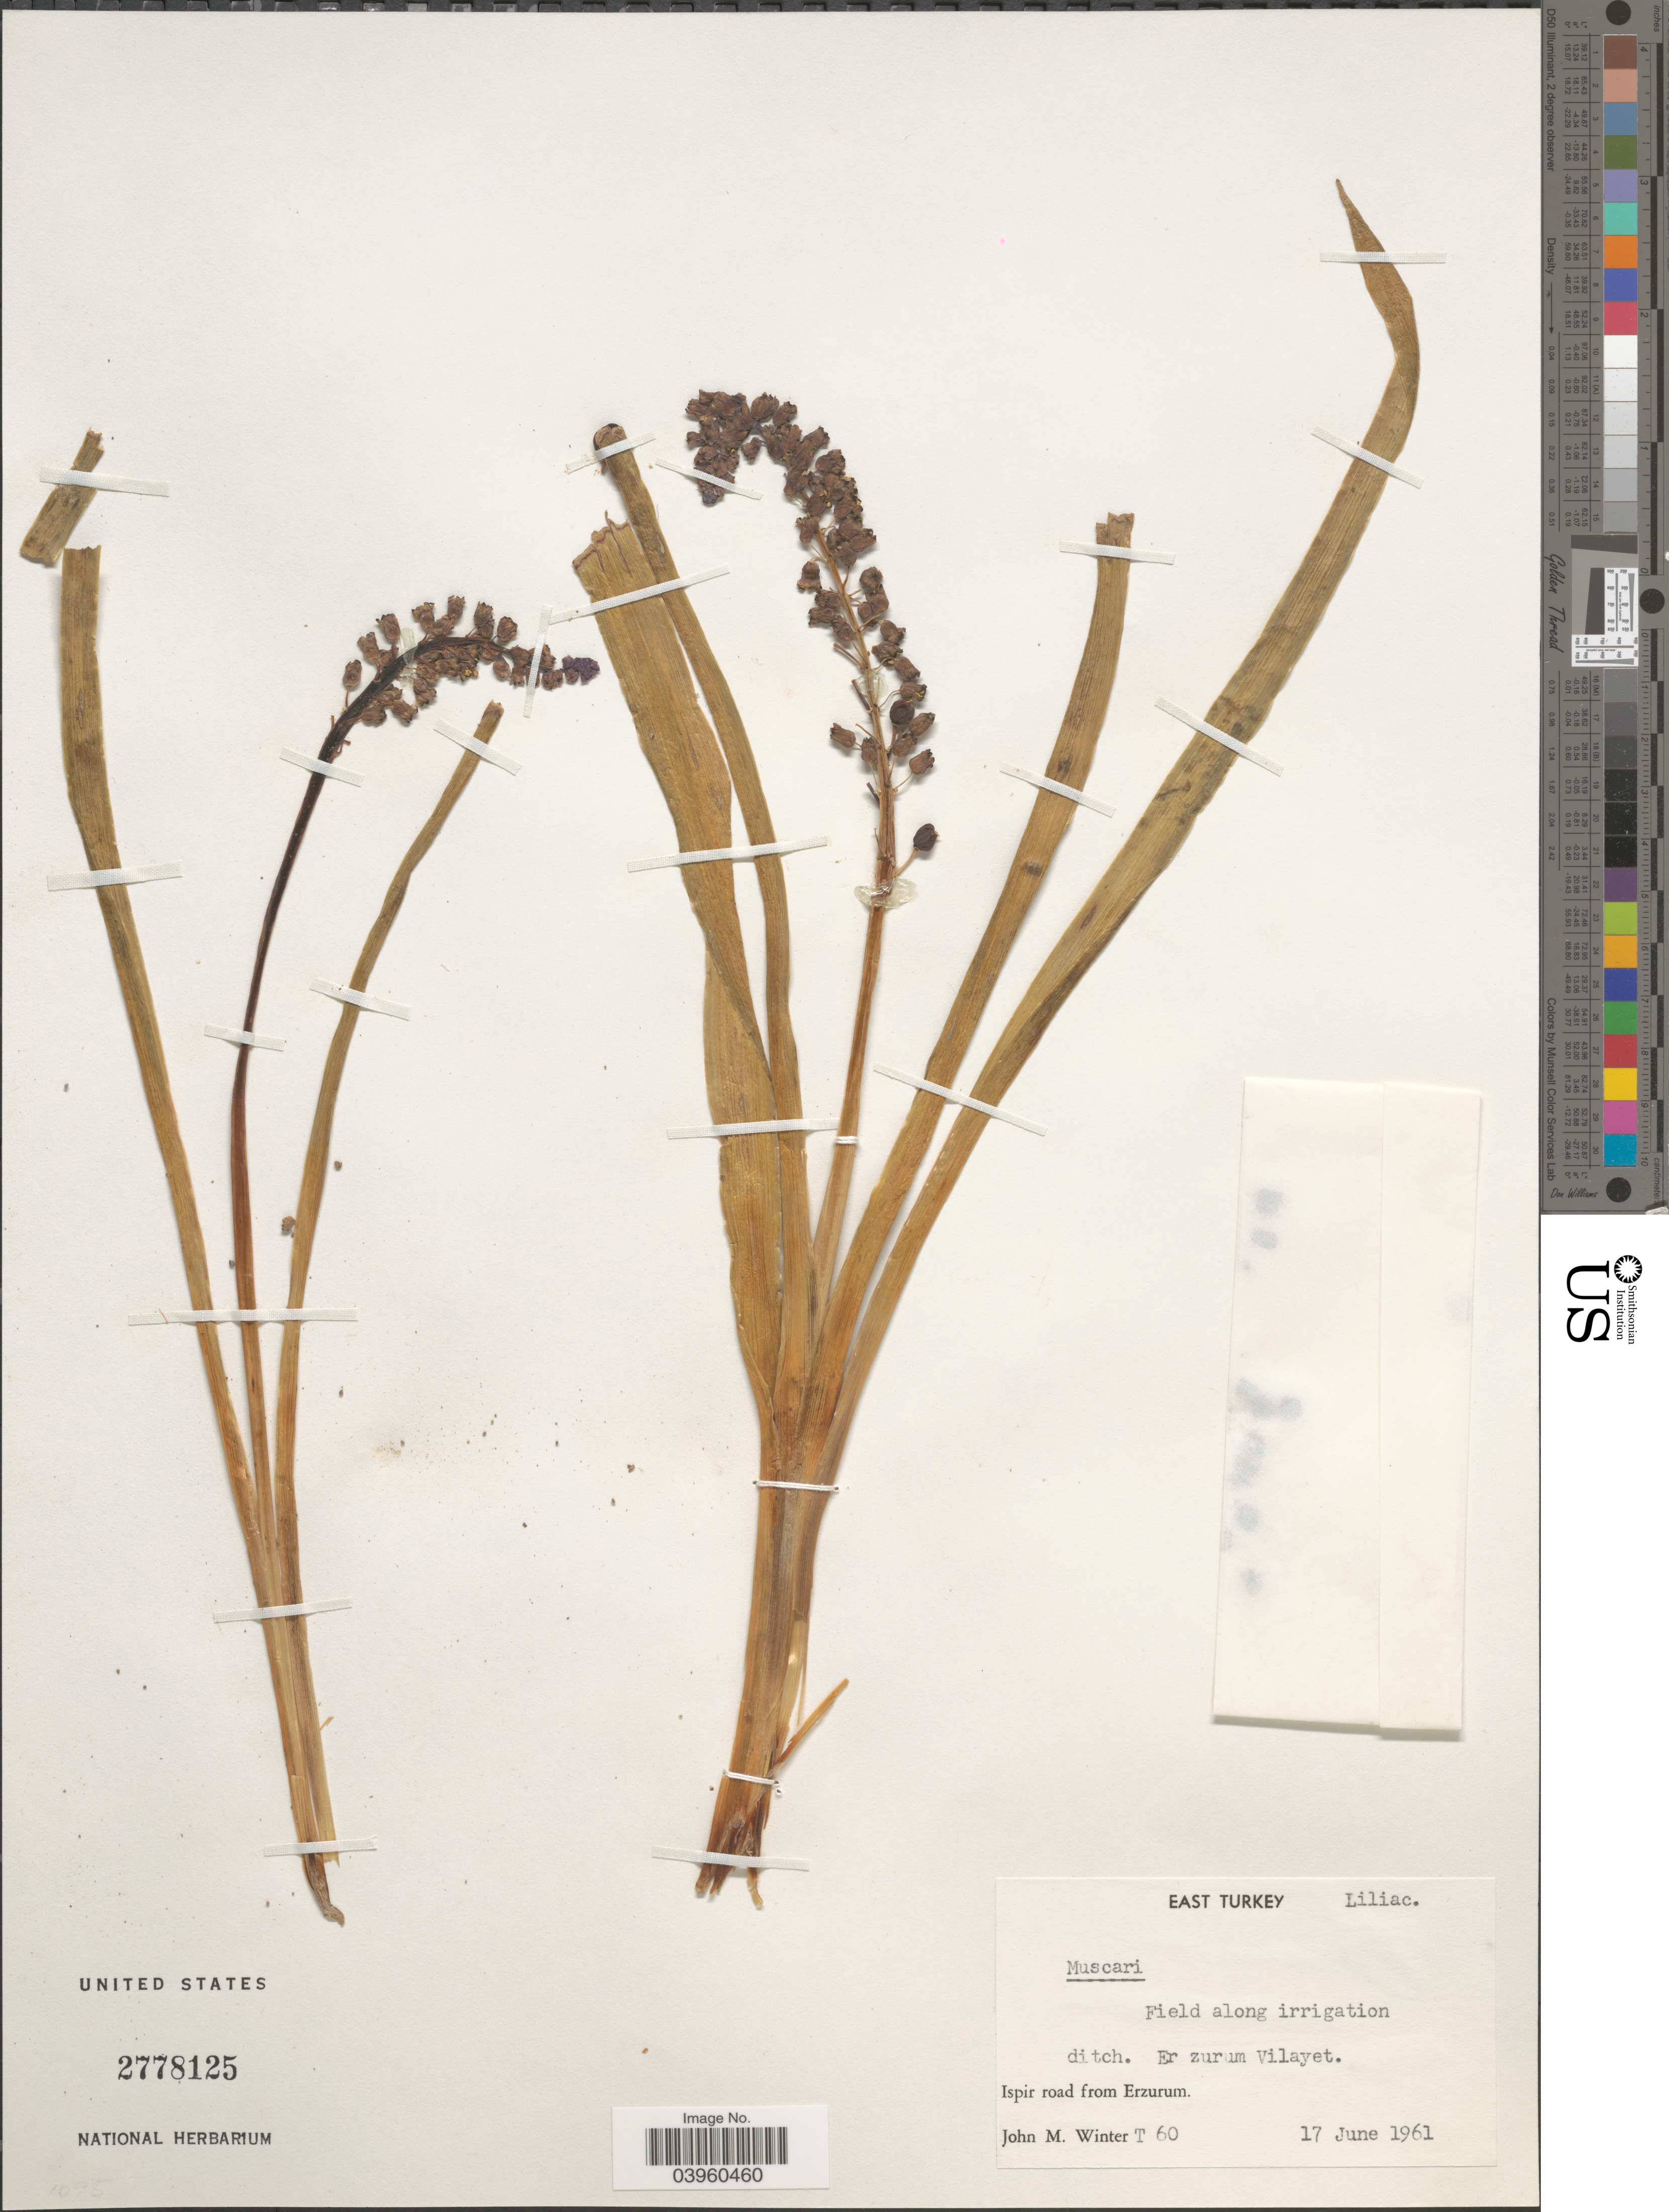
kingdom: Plantae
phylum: Tracheophyta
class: Liliopsida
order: Asparagales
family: Asparagaceae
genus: Muscari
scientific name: Muscari sp.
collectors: J. M. Winter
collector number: T 60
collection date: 1961-06-17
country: Turkey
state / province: Erzurum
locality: East Turkey. Er zurum Vilayet. Ispir road from Erzurum.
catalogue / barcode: US 2778125